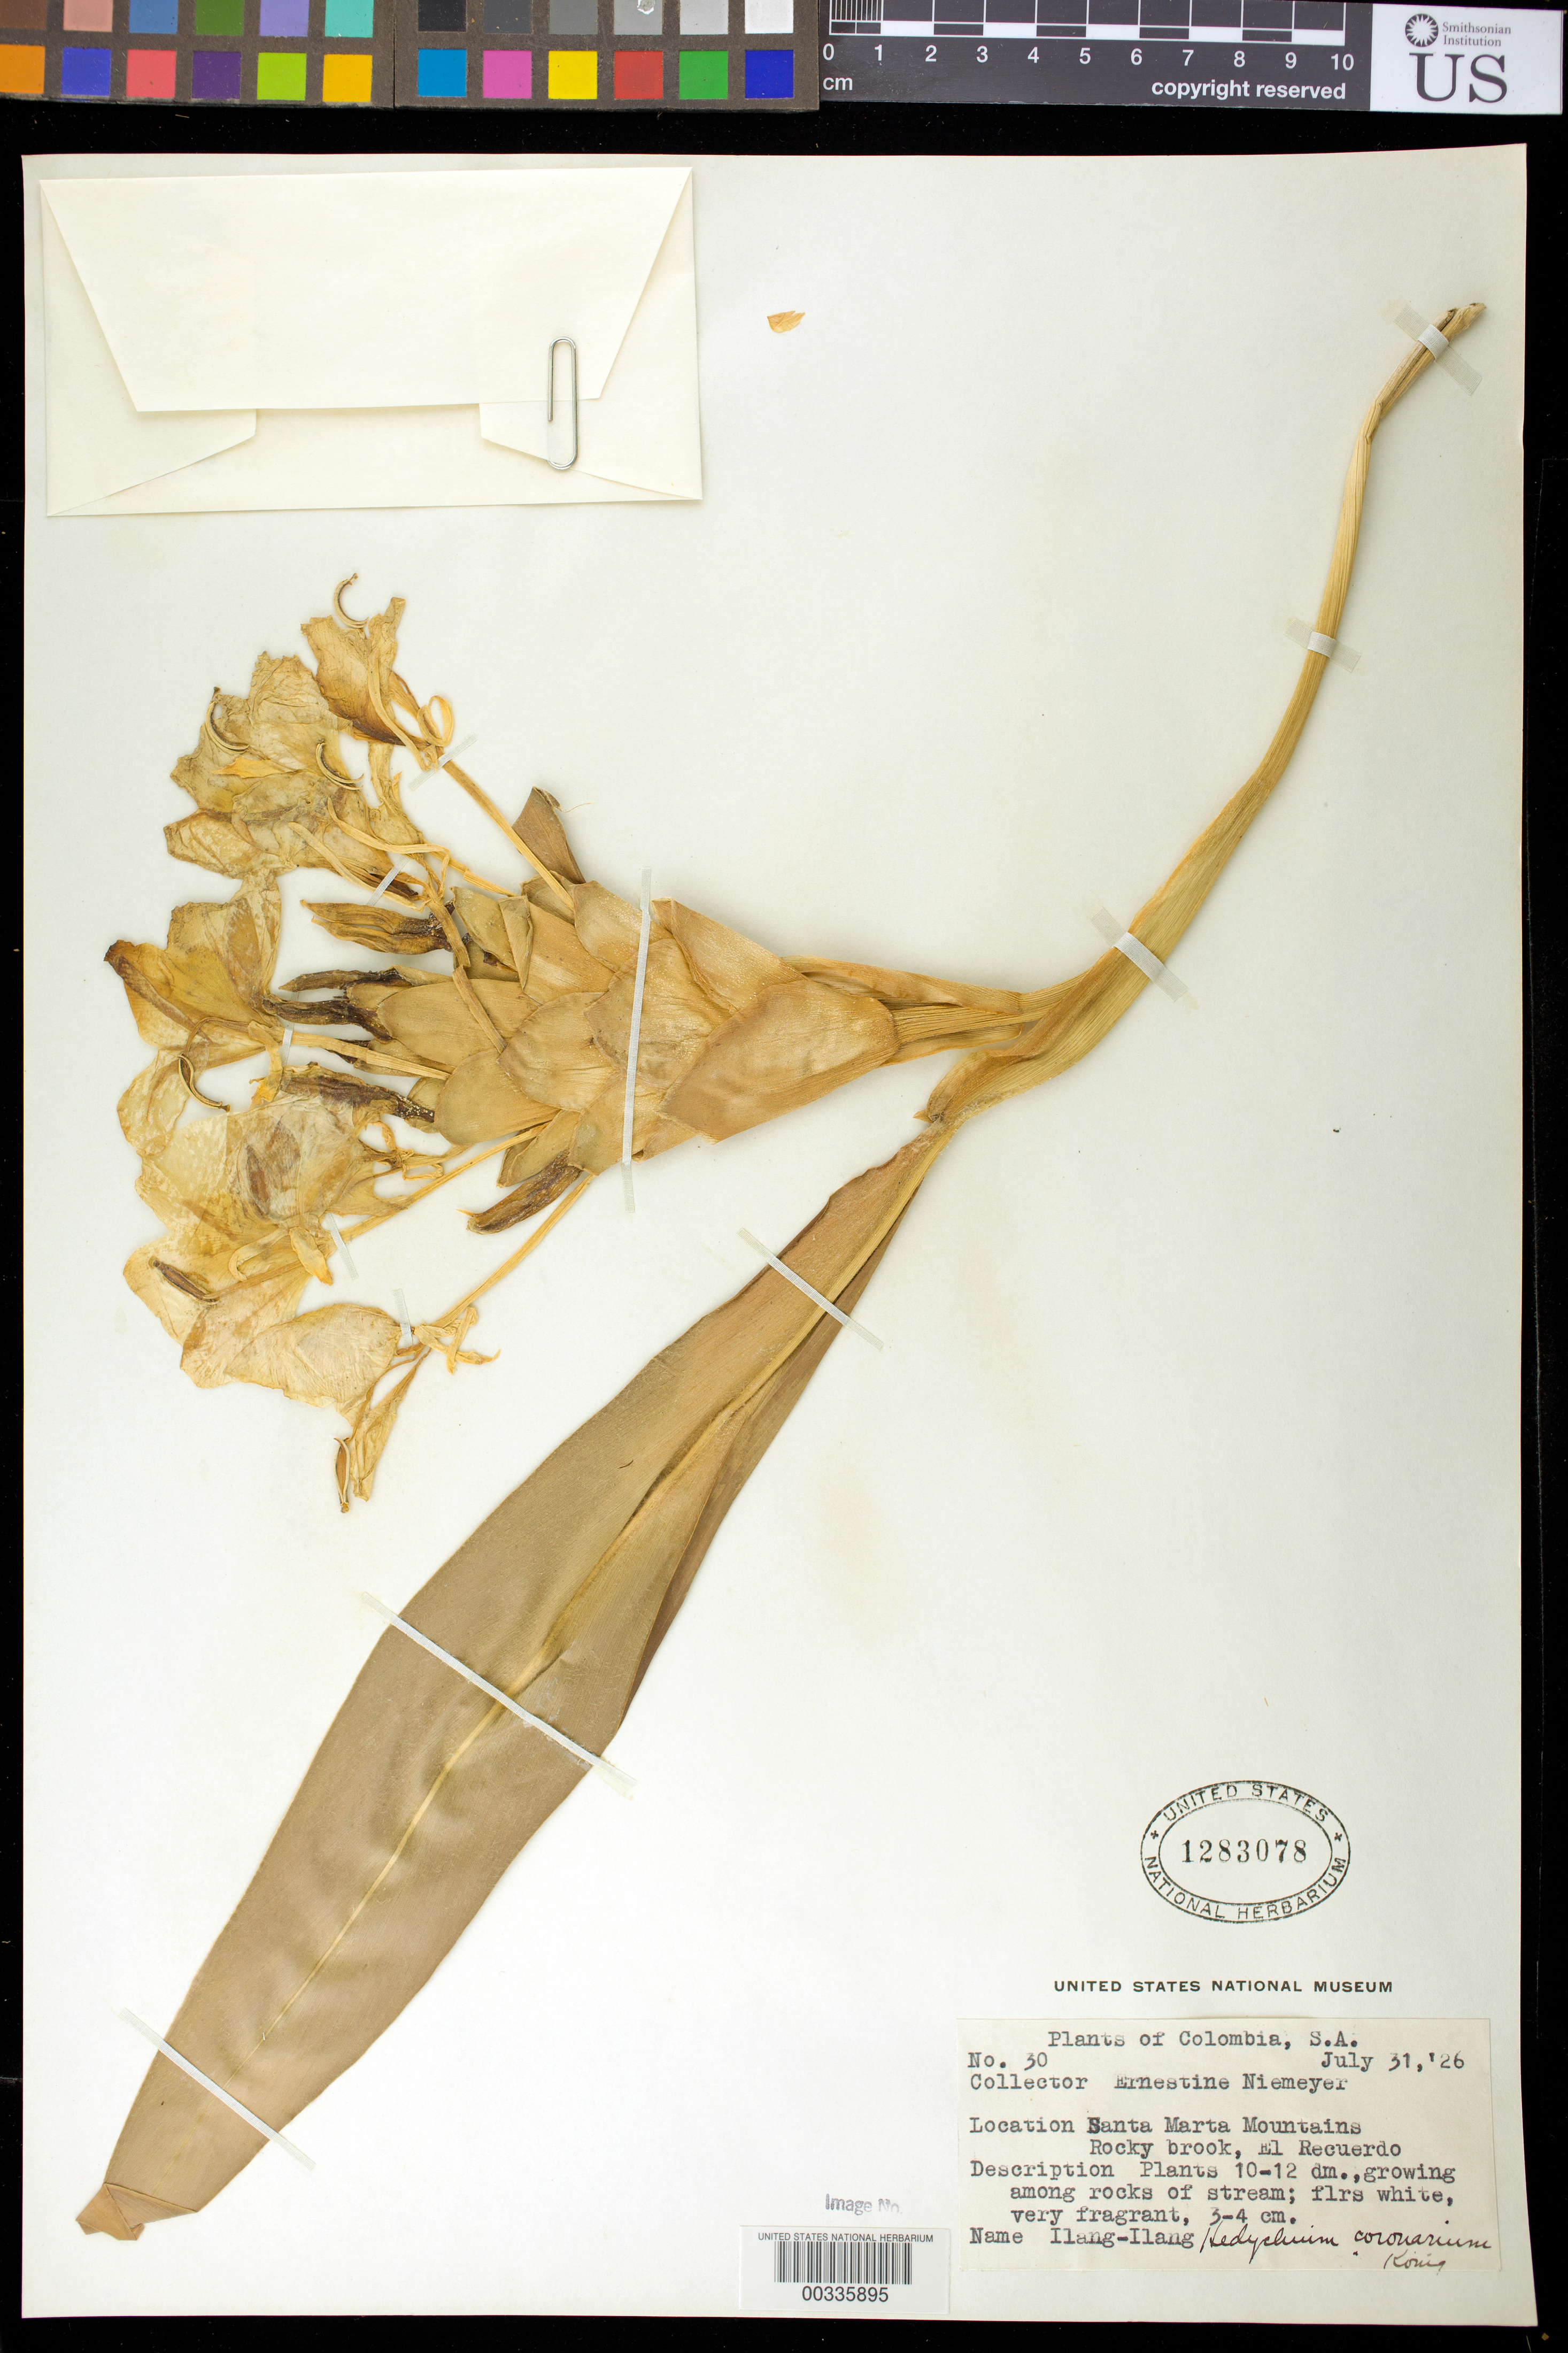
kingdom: Plantae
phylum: Tracheophyta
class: Liliopsida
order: Zingiberales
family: Zingiberaceae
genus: Hedychium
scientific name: Hedychium coronarium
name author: J. Koenig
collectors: E. Niemeyer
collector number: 30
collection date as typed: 31 Jul 1926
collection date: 1926-07-31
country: Colombia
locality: Santa Marta mountains, near rocky brook, El Recuerdo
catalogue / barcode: US 1283078